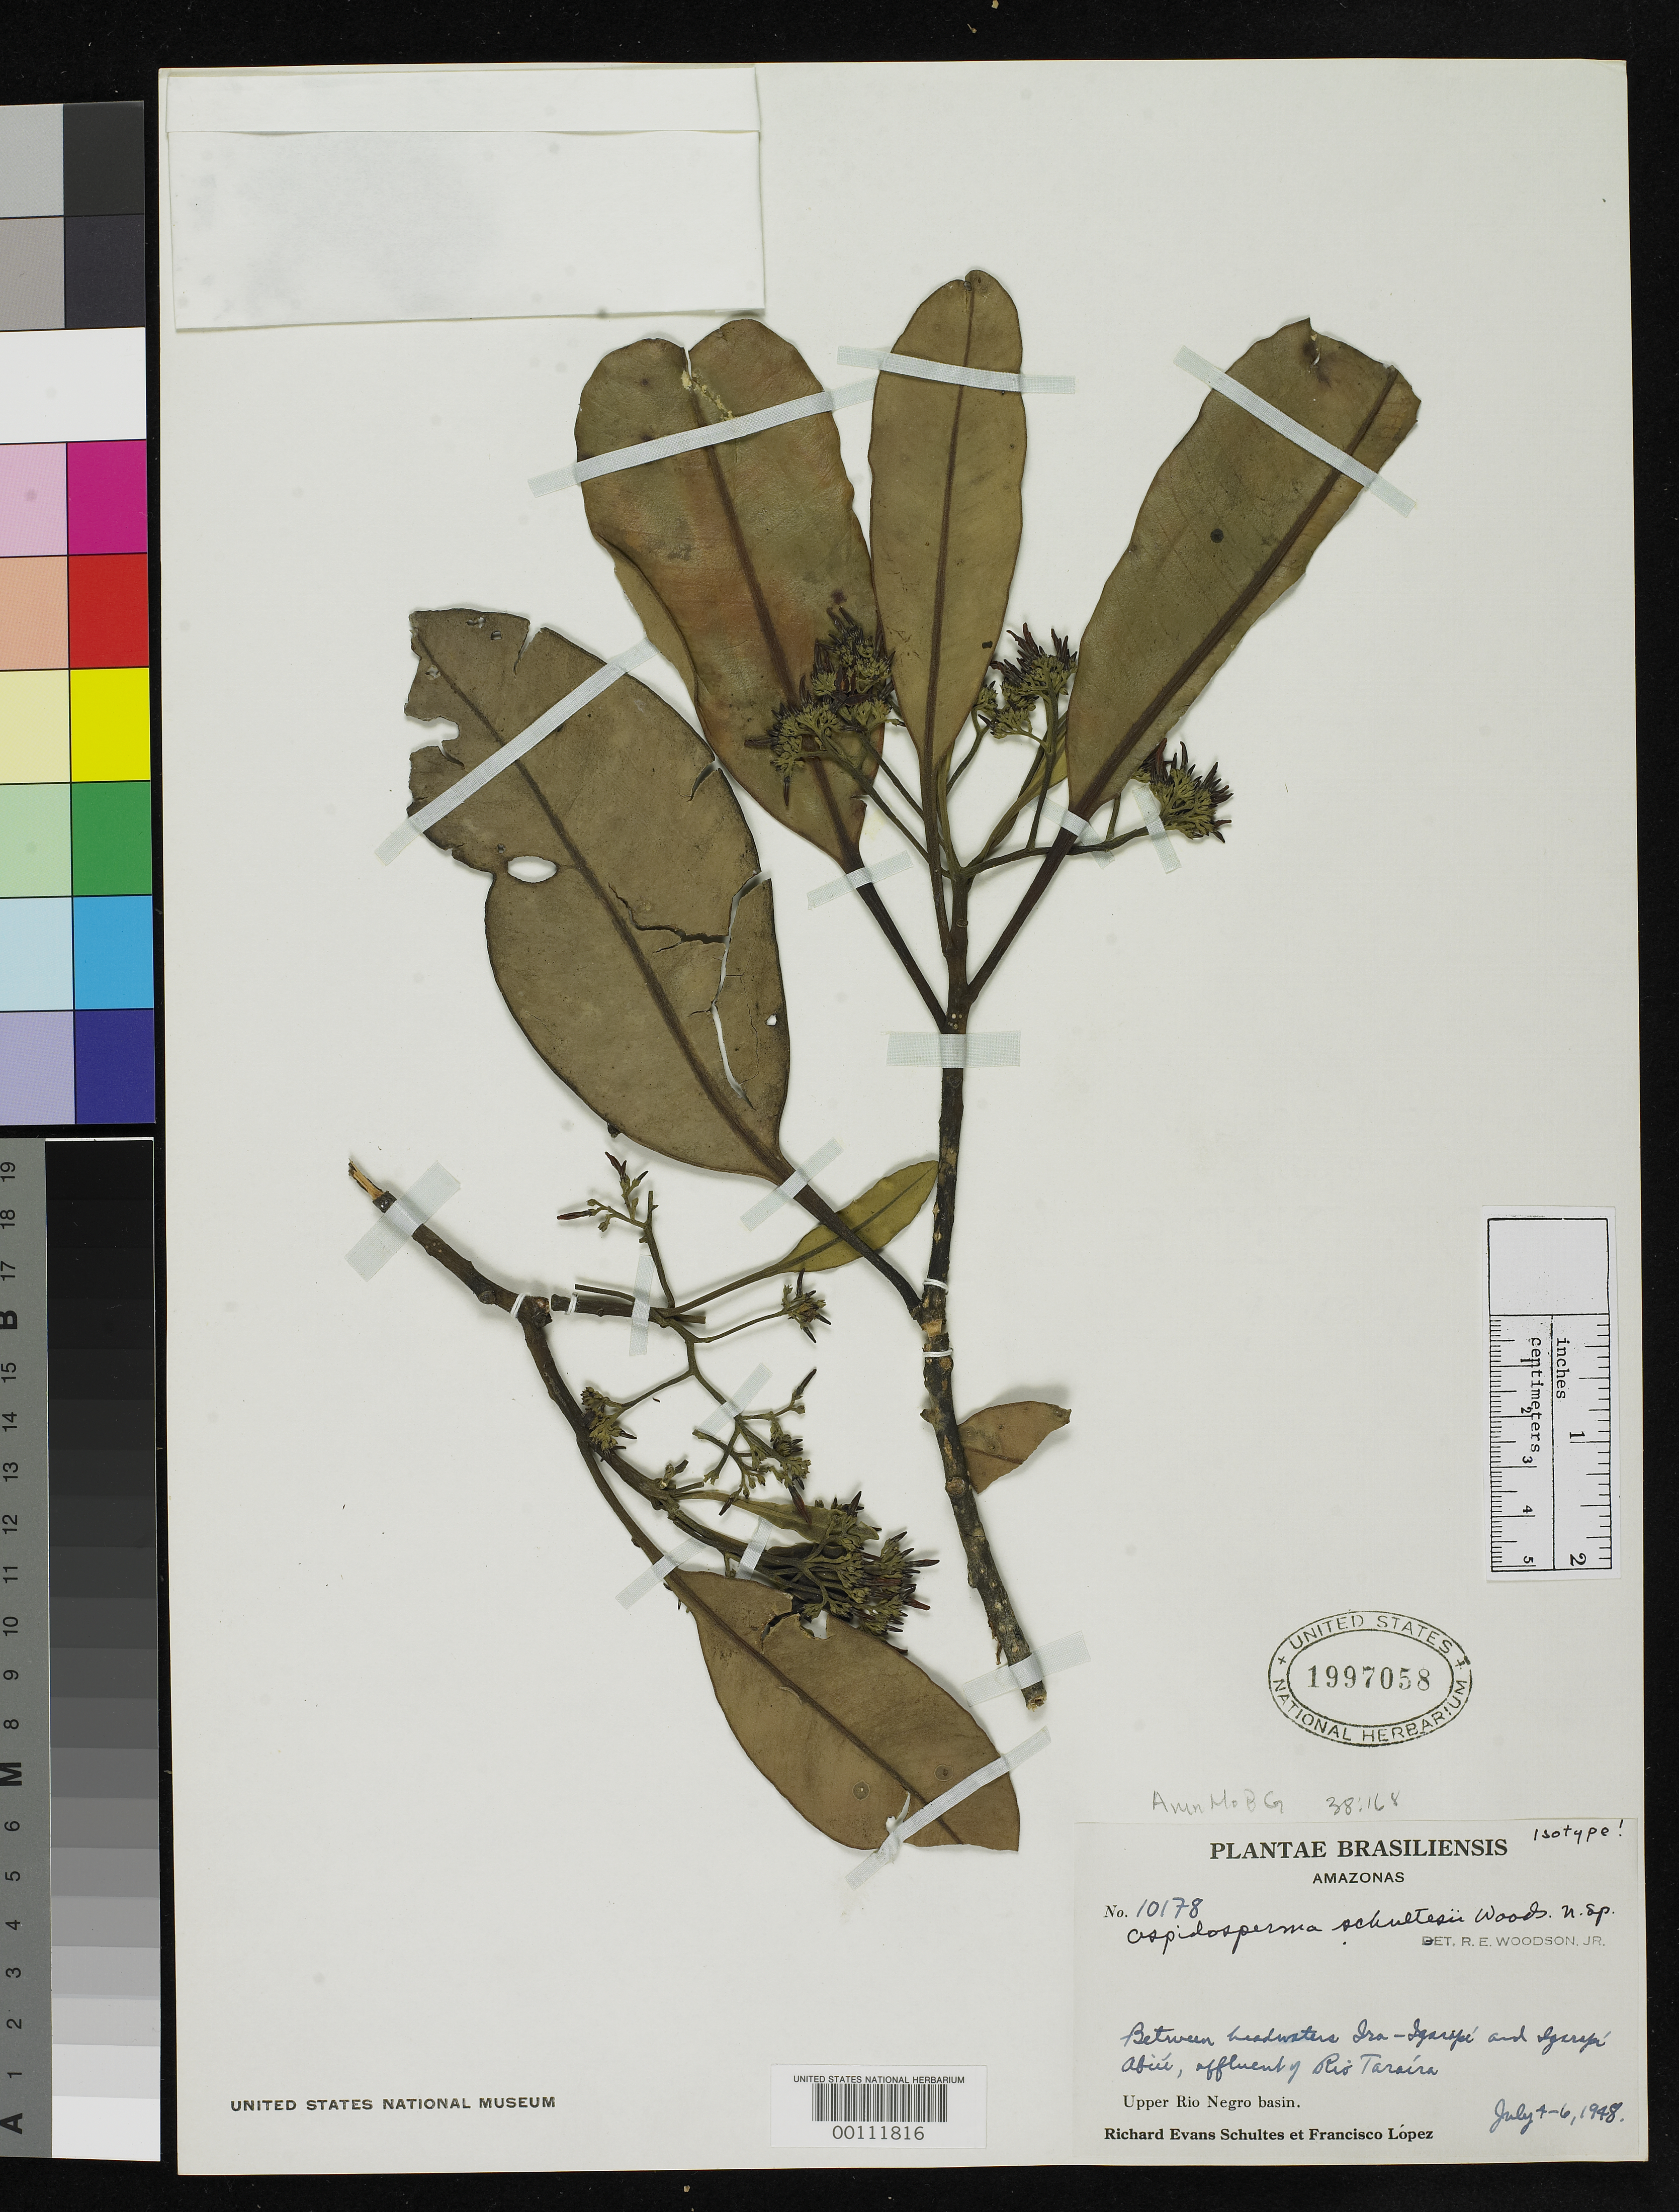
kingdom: Plantae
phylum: Tracheophyta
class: Magnoliopsida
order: Gentianales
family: Apocynaceae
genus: Aspidosperma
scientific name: Aspidosperma schultesii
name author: Woodson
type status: Isotype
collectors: R. E. Schultes & F. Lopéz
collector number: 10178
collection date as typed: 04 Jul 1948 to 06 Jul 1948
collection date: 1948-07-04/1948-07-06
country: Brazil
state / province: Amazonas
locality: Path between headwaters of Ira-Igarape & headwaters of Igarape Abiu.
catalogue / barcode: US 1997058